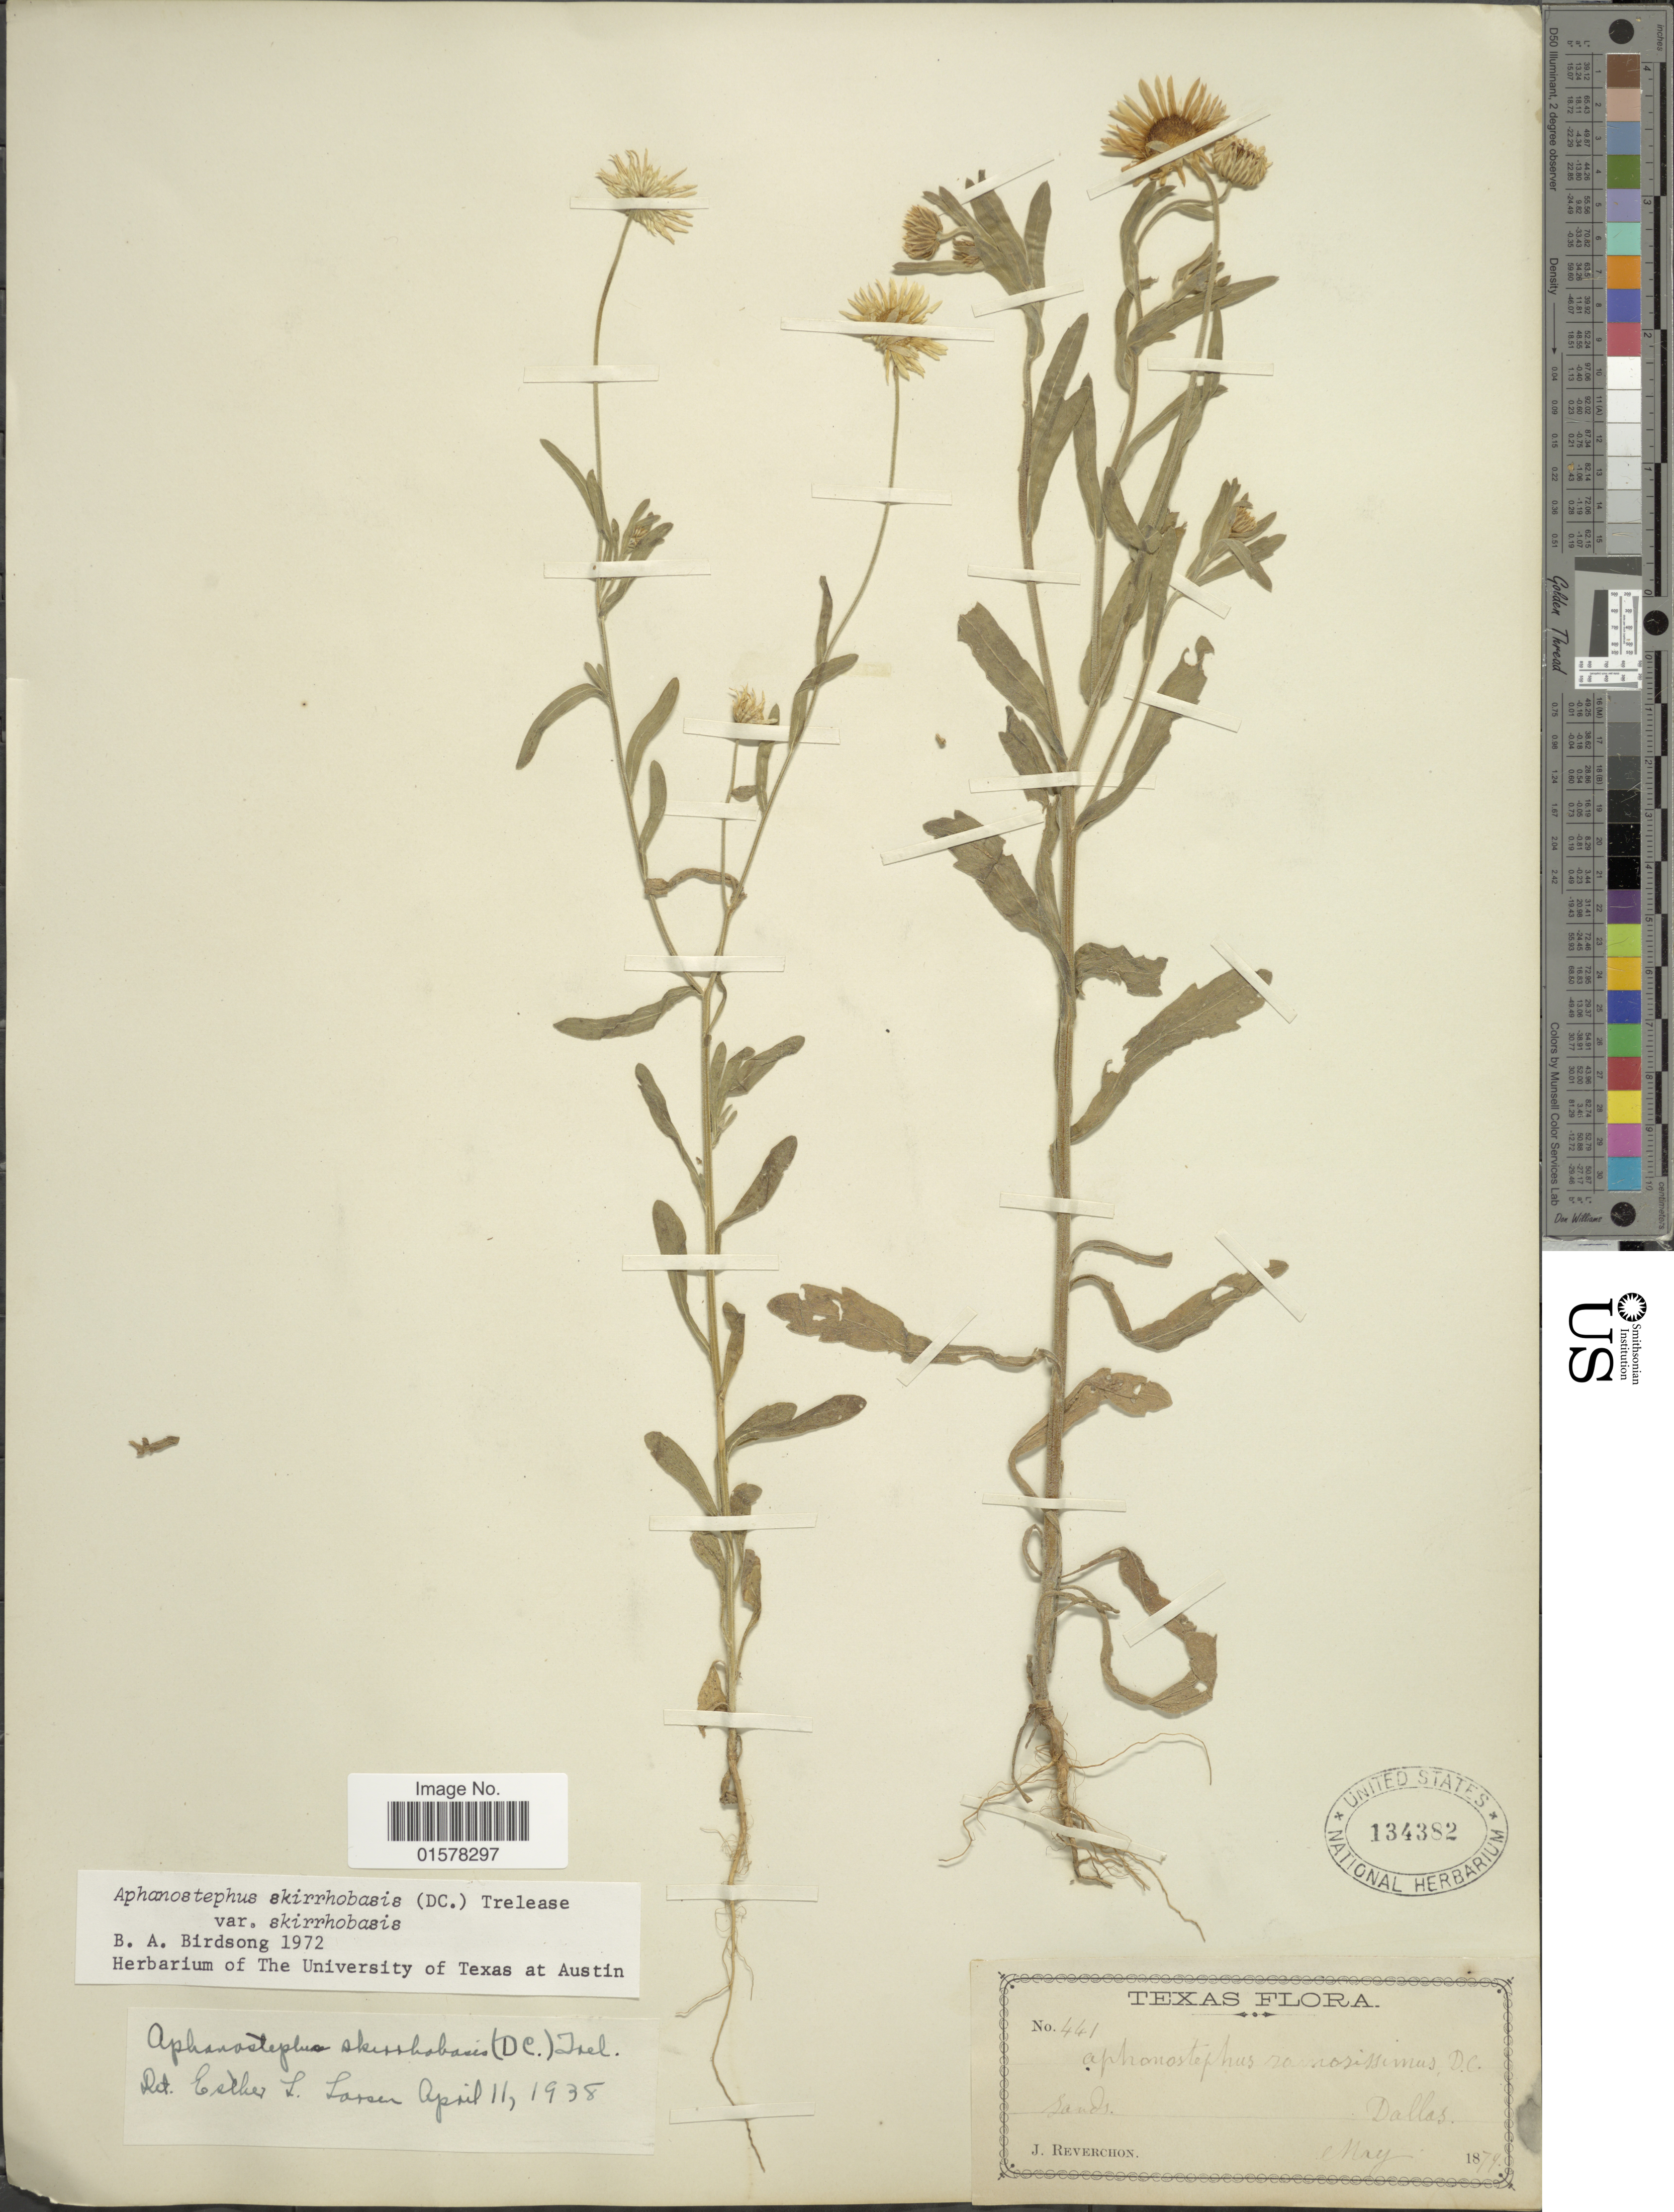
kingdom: Plantae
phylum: Tracheophyta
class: Magnoliopsida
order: Asterales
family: Asteraceae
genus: Aphanostephus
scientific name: Aphanostephus skirrhobasis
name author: (DC.) Trel. ex Coville & Branner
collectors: J. Reverchon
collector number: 441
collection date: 1897-05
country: United States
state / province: Texas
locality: Dallas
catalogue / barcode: US 134382